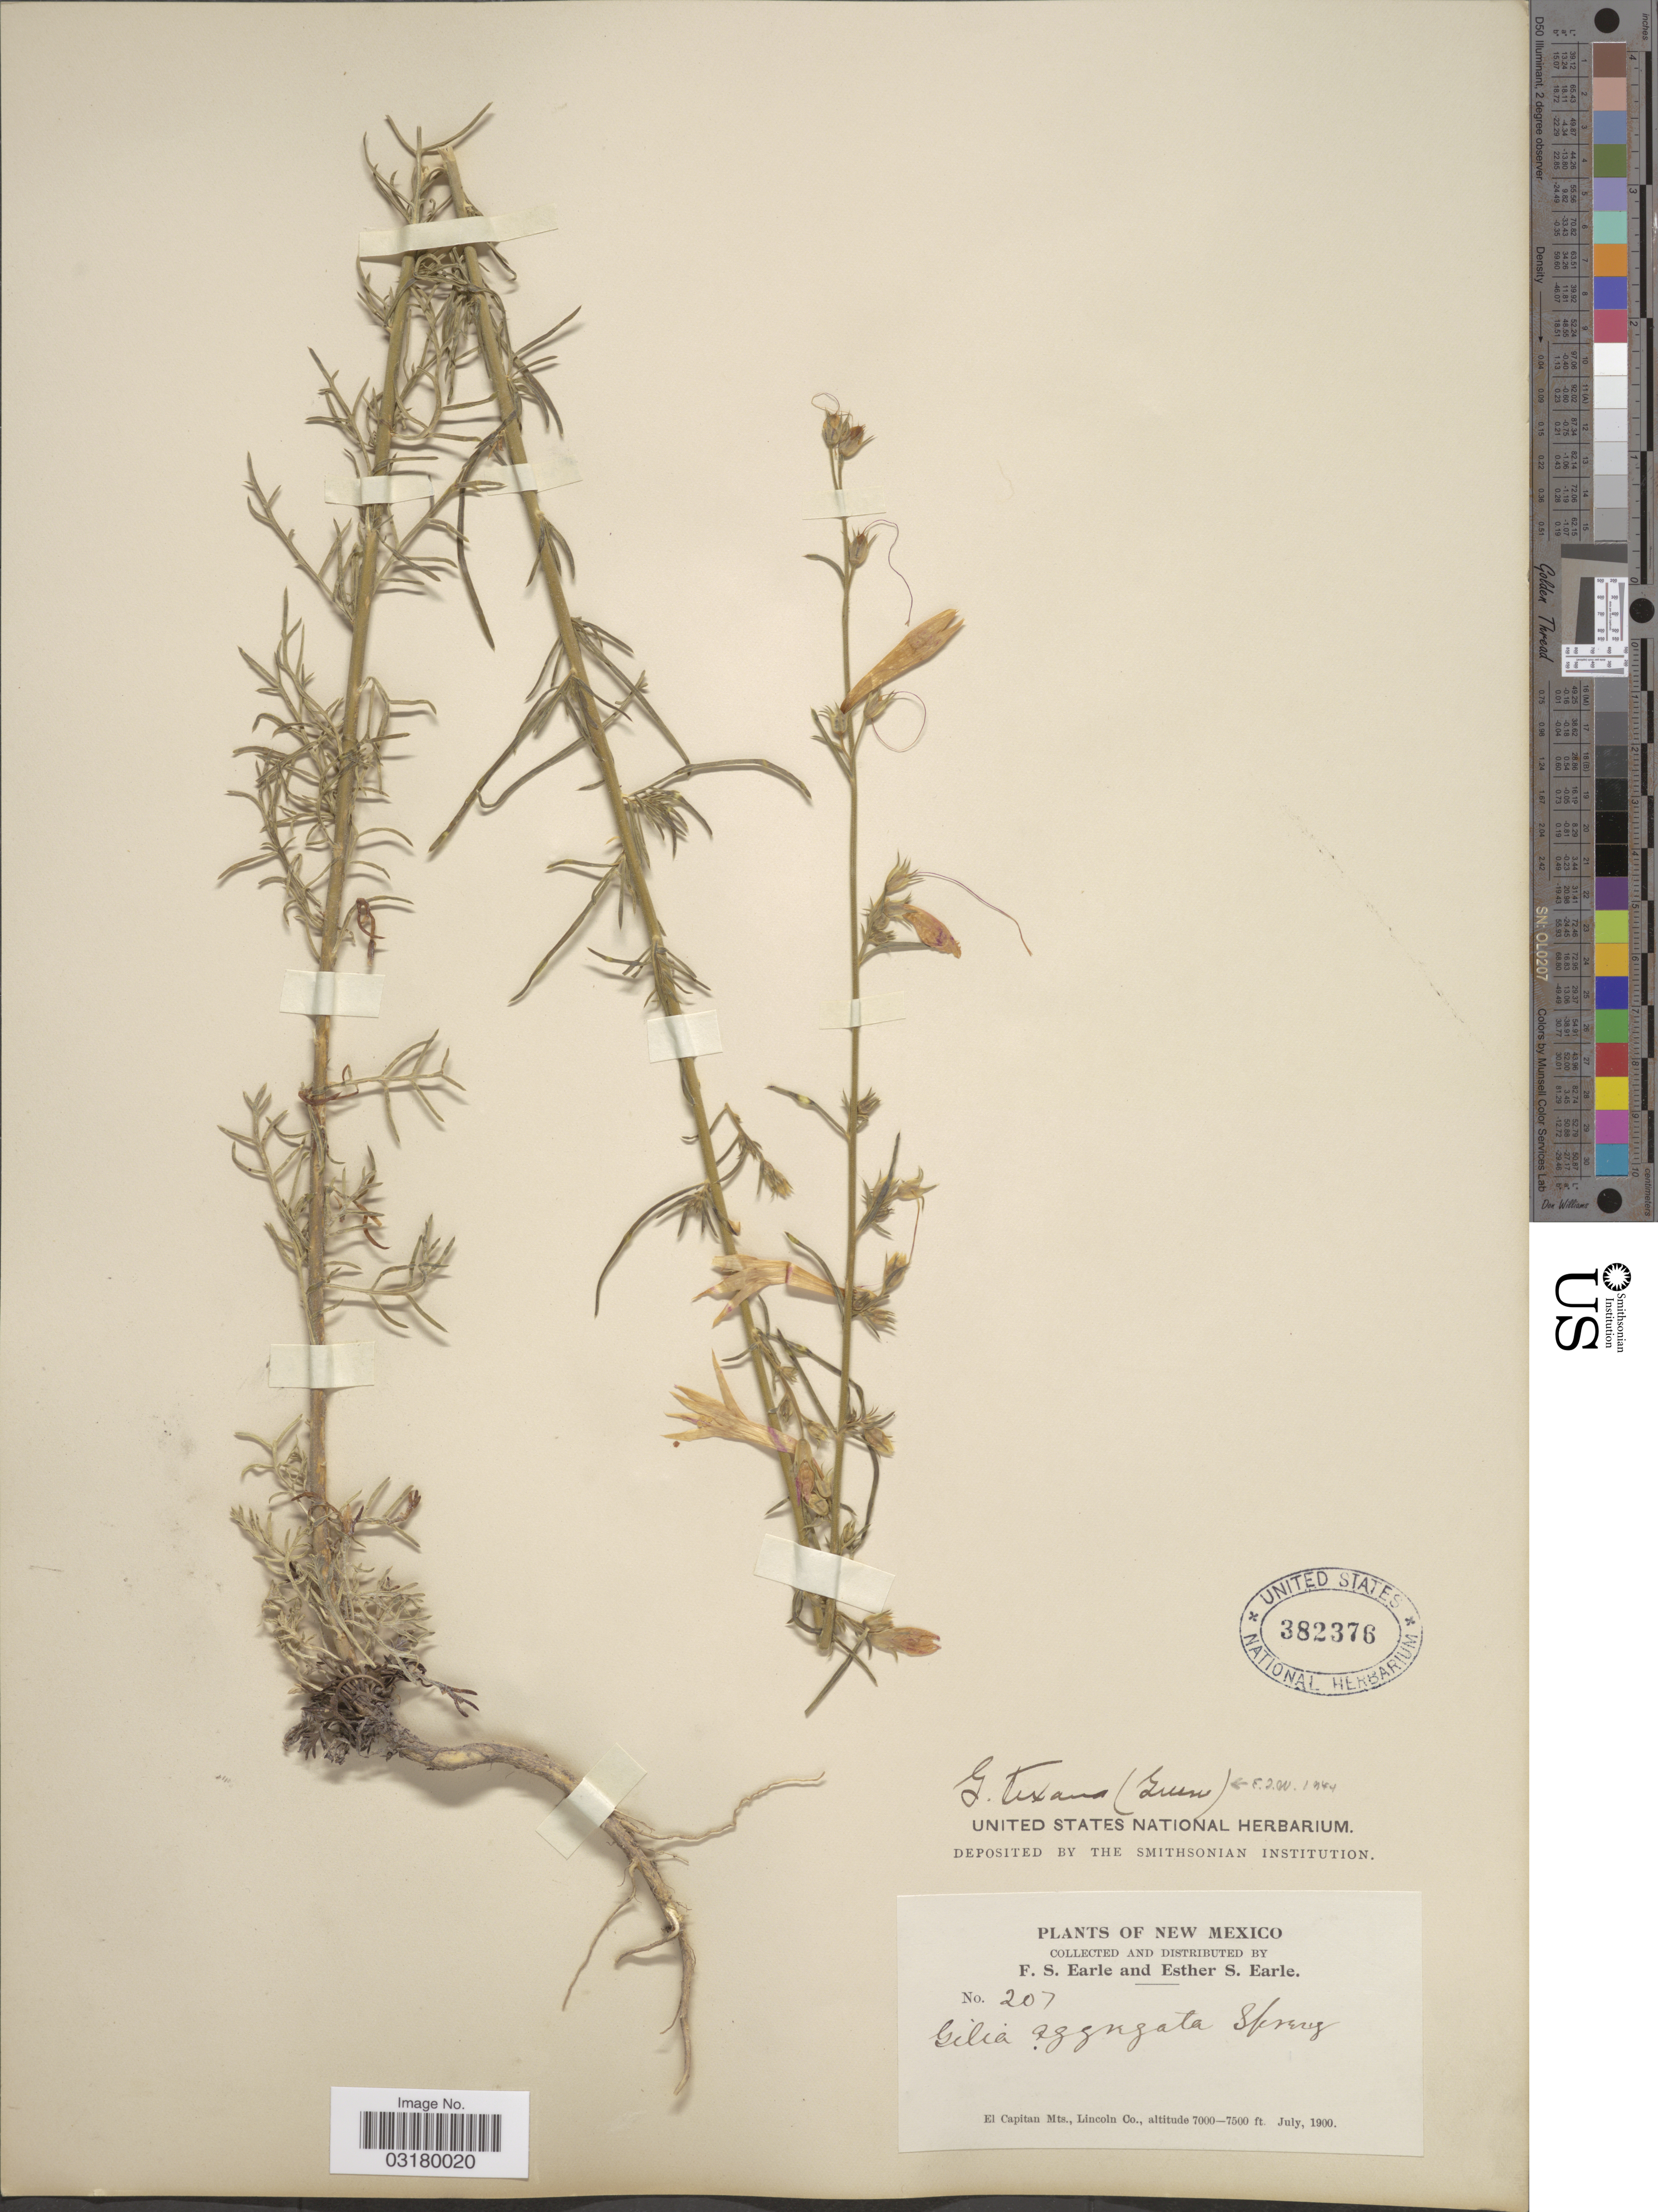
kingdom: Plantae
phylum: Tracheophyta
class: Magnoliopsida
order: Ericales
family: Polemoniaceae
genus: Ipomopsis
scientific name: Ipomopsis aggregata subsp. formosissima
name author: (Greene) Wherry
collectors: F. S. Earle & E. S. Earle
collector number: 207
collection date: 1900-07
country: United States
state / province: New Mexico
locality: El Capitan Mts., Lincoln Co.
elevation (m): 2134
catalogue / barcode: US 382376